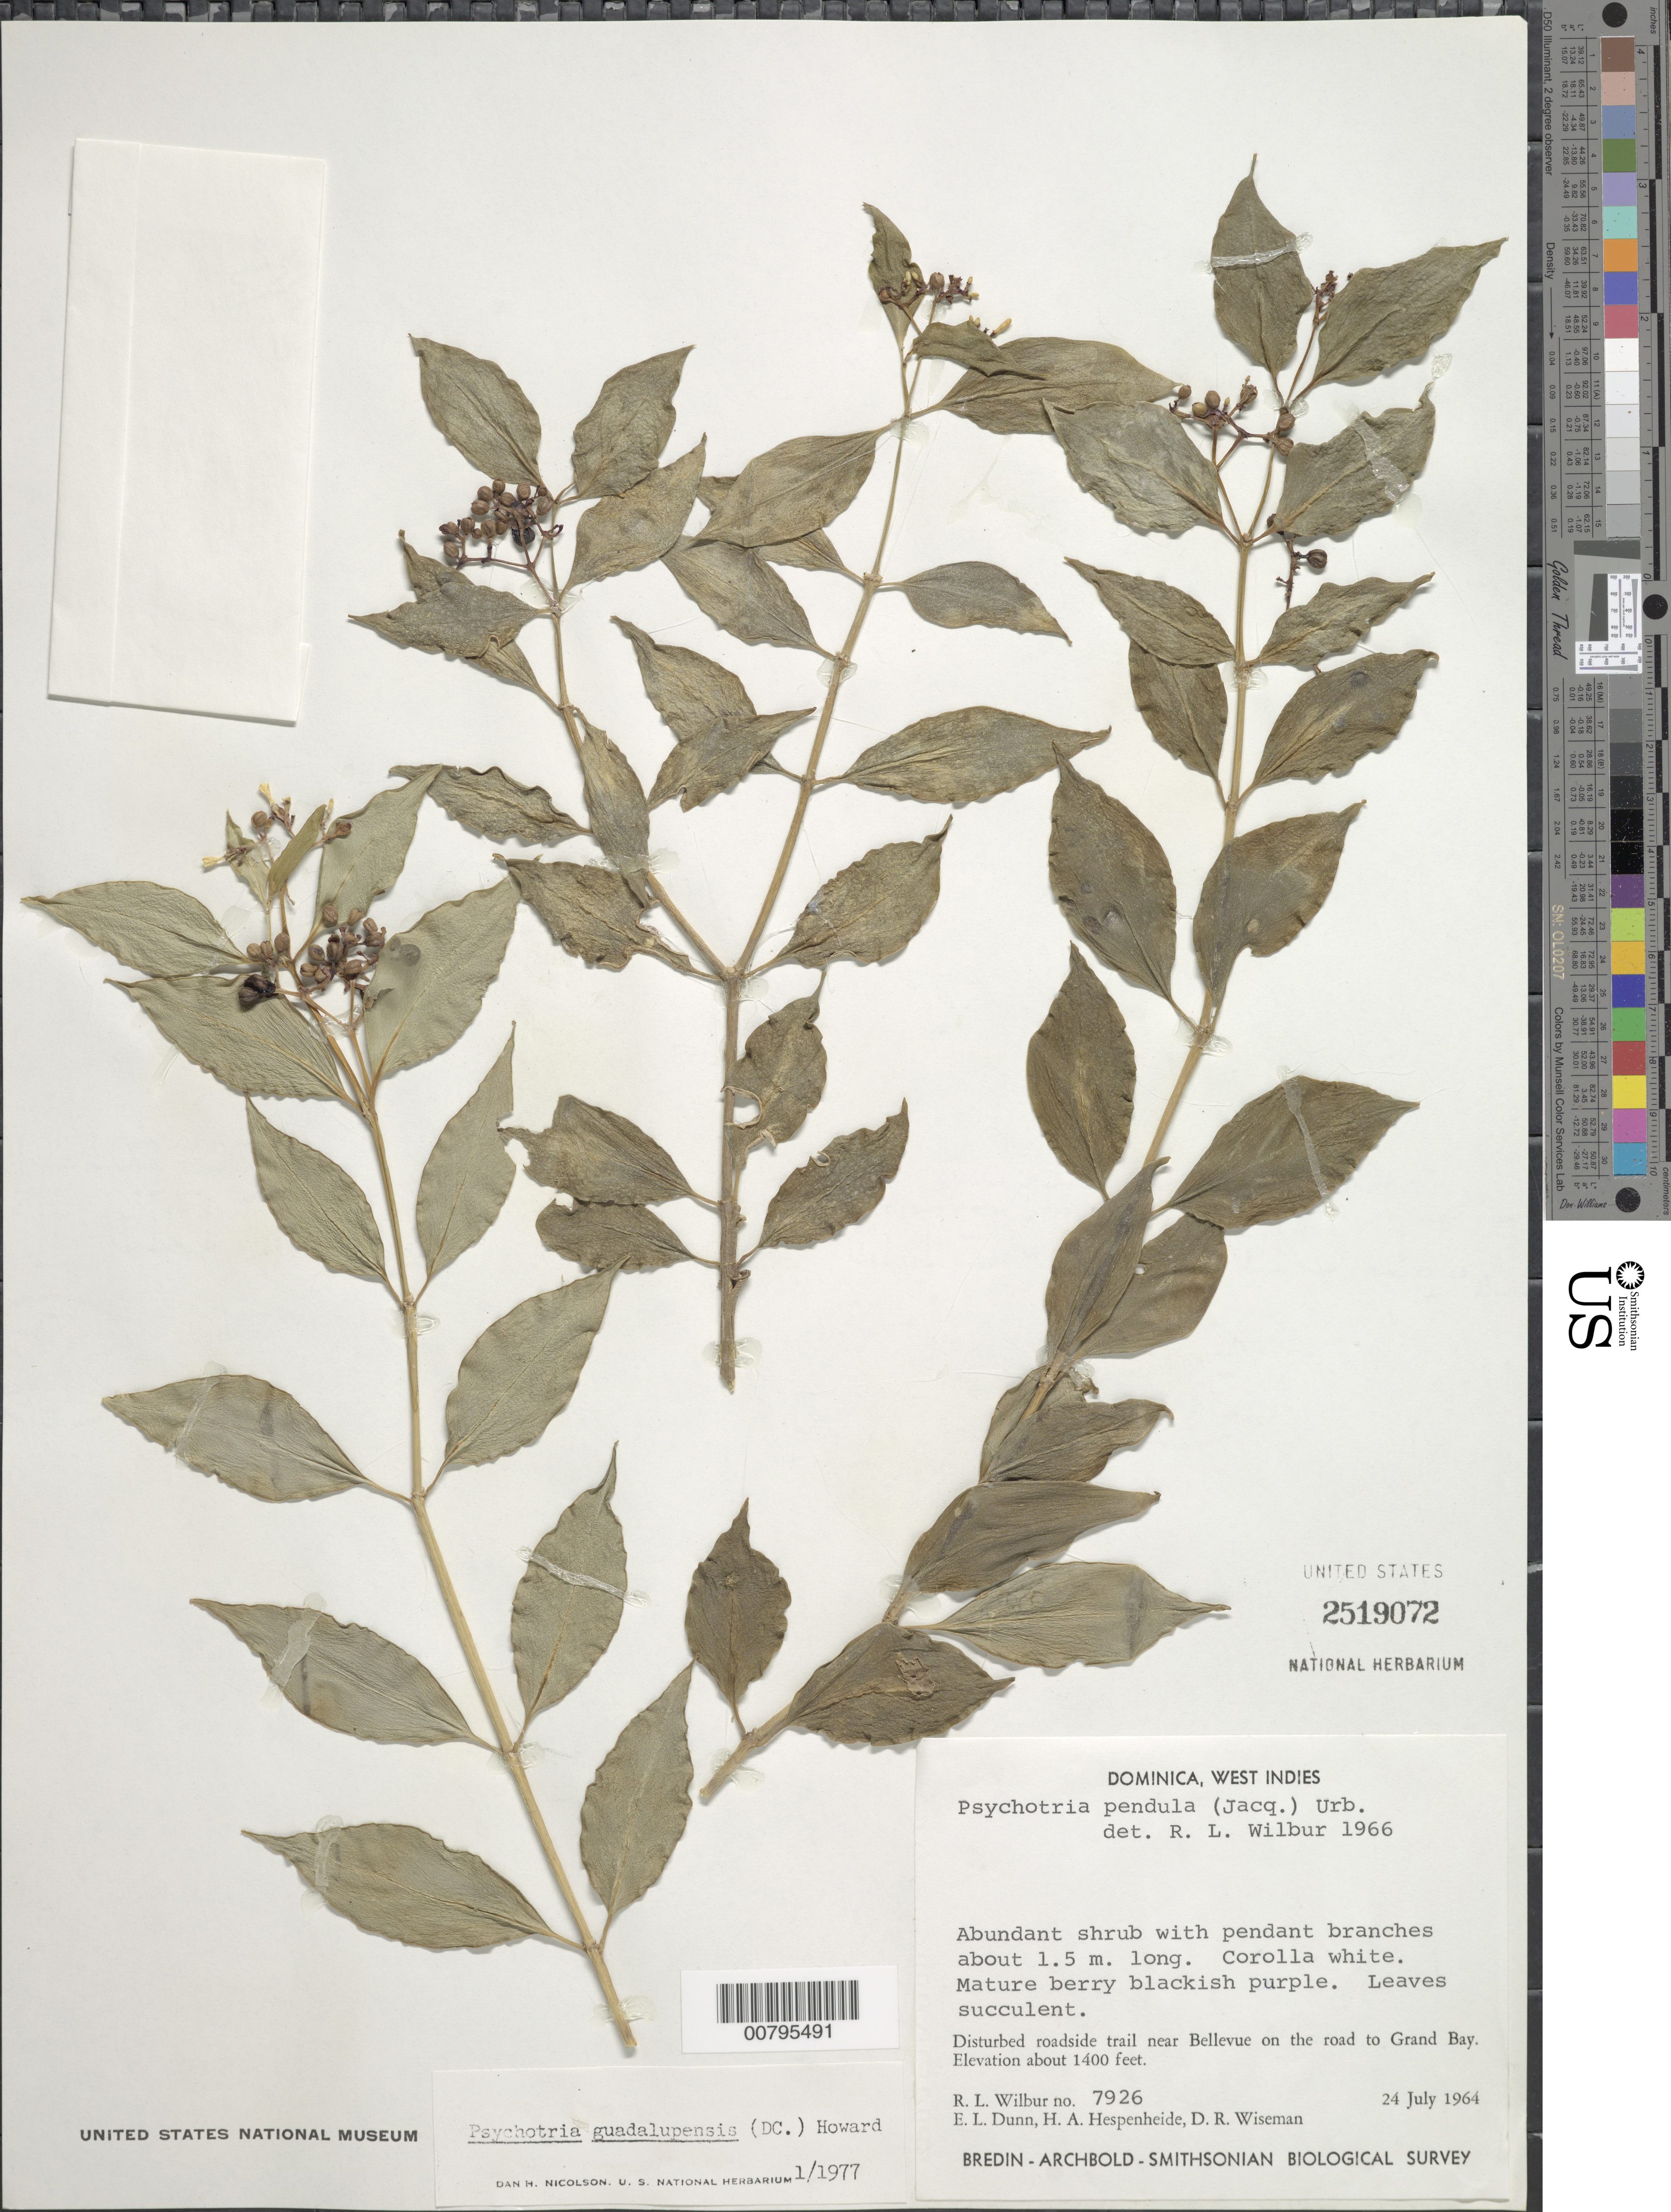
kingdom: Plantae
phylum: Tracheophyta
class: Magnoliopsida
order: Gentianales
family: Rubiaceae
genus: Notopleura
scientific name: Notopleura guadalupensis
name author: (DC.) C.M. Taylor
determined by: Nicolson, Dan H.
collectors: R. L. Wilbur, E. Dunn, H. A. Hespenheide & D. R. Wiseman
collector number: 7926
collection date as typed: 24 Jul 1964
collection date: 1964-07-24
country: Dominica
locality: Trail near Bellevue on the road to Grand Bay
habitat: Disturbed roadside trail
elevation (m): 427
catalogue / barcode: US 2519072